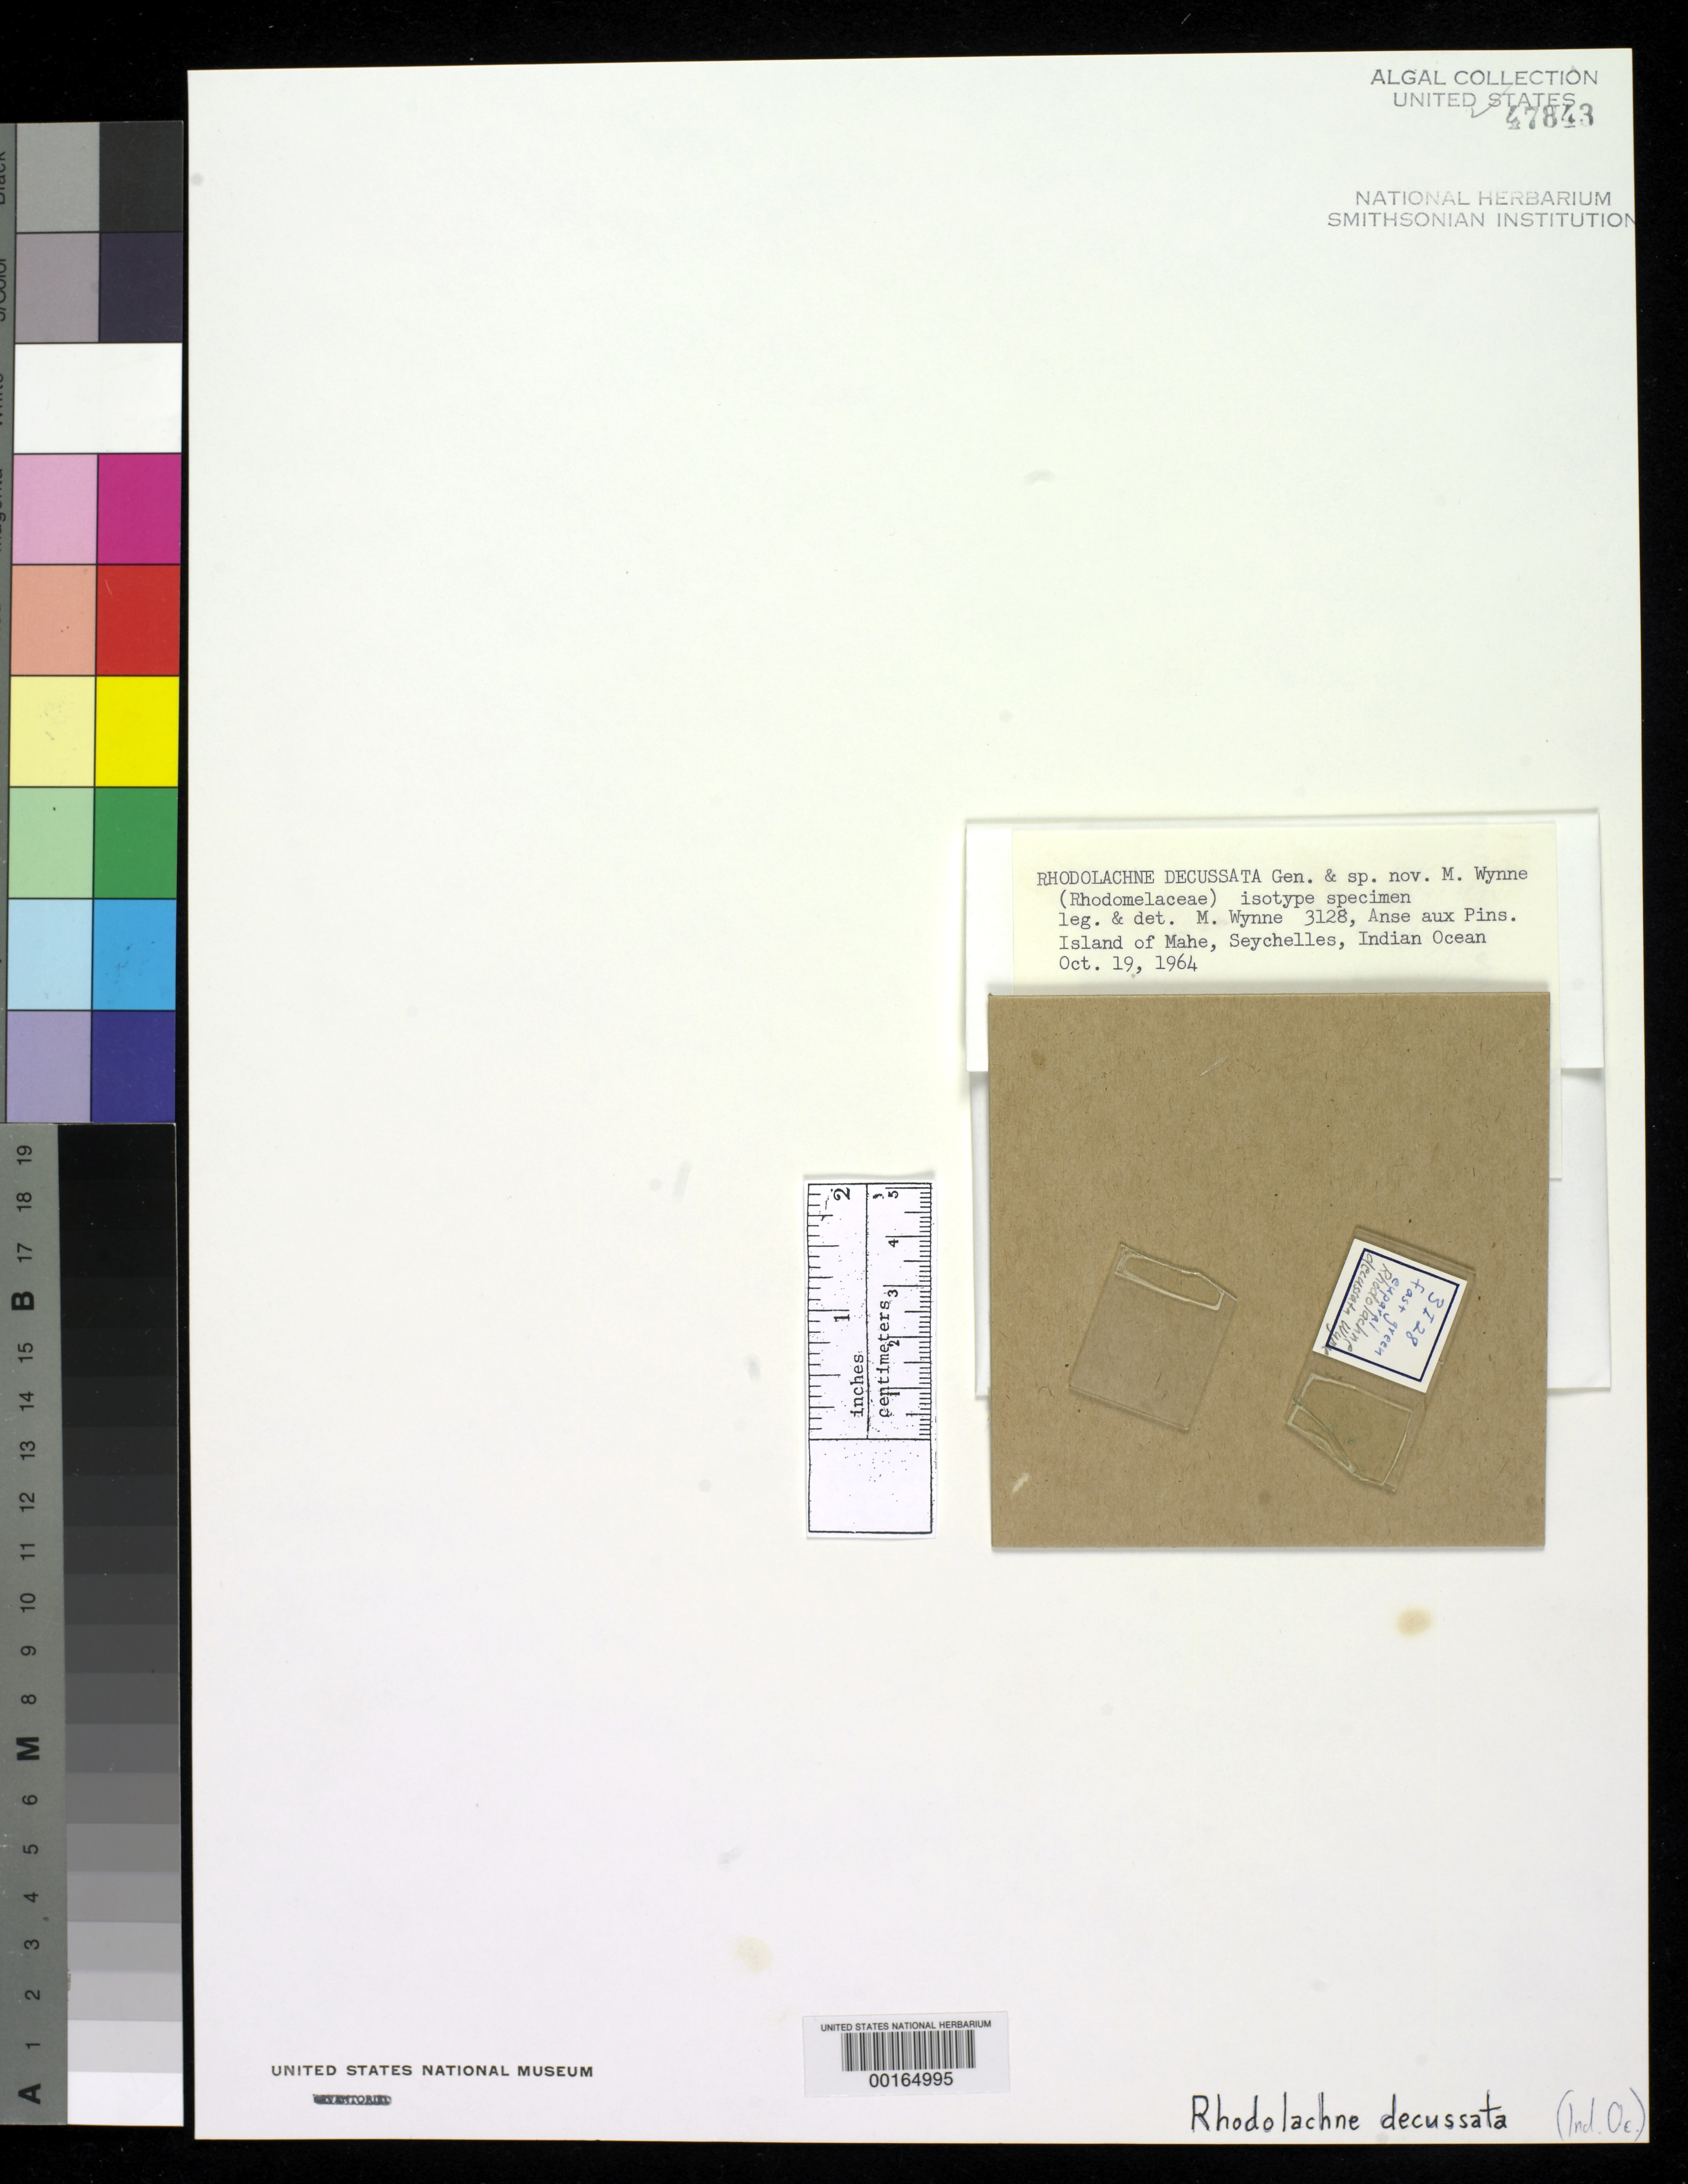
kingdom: Plantae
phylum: Rhodophyta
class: Florideophyceae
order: Ceramiales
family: Rhodomelaceae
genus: Rhodolachne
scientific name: Rhodolachne decussata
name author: M.J. Wynne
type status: Isotype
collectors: M.J. Wynne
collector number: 3128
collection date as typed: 19 Oct 1964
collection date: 1964-10-19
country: Seychelles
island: Mahé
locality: Anse aux Pins.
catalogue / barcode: US 47843